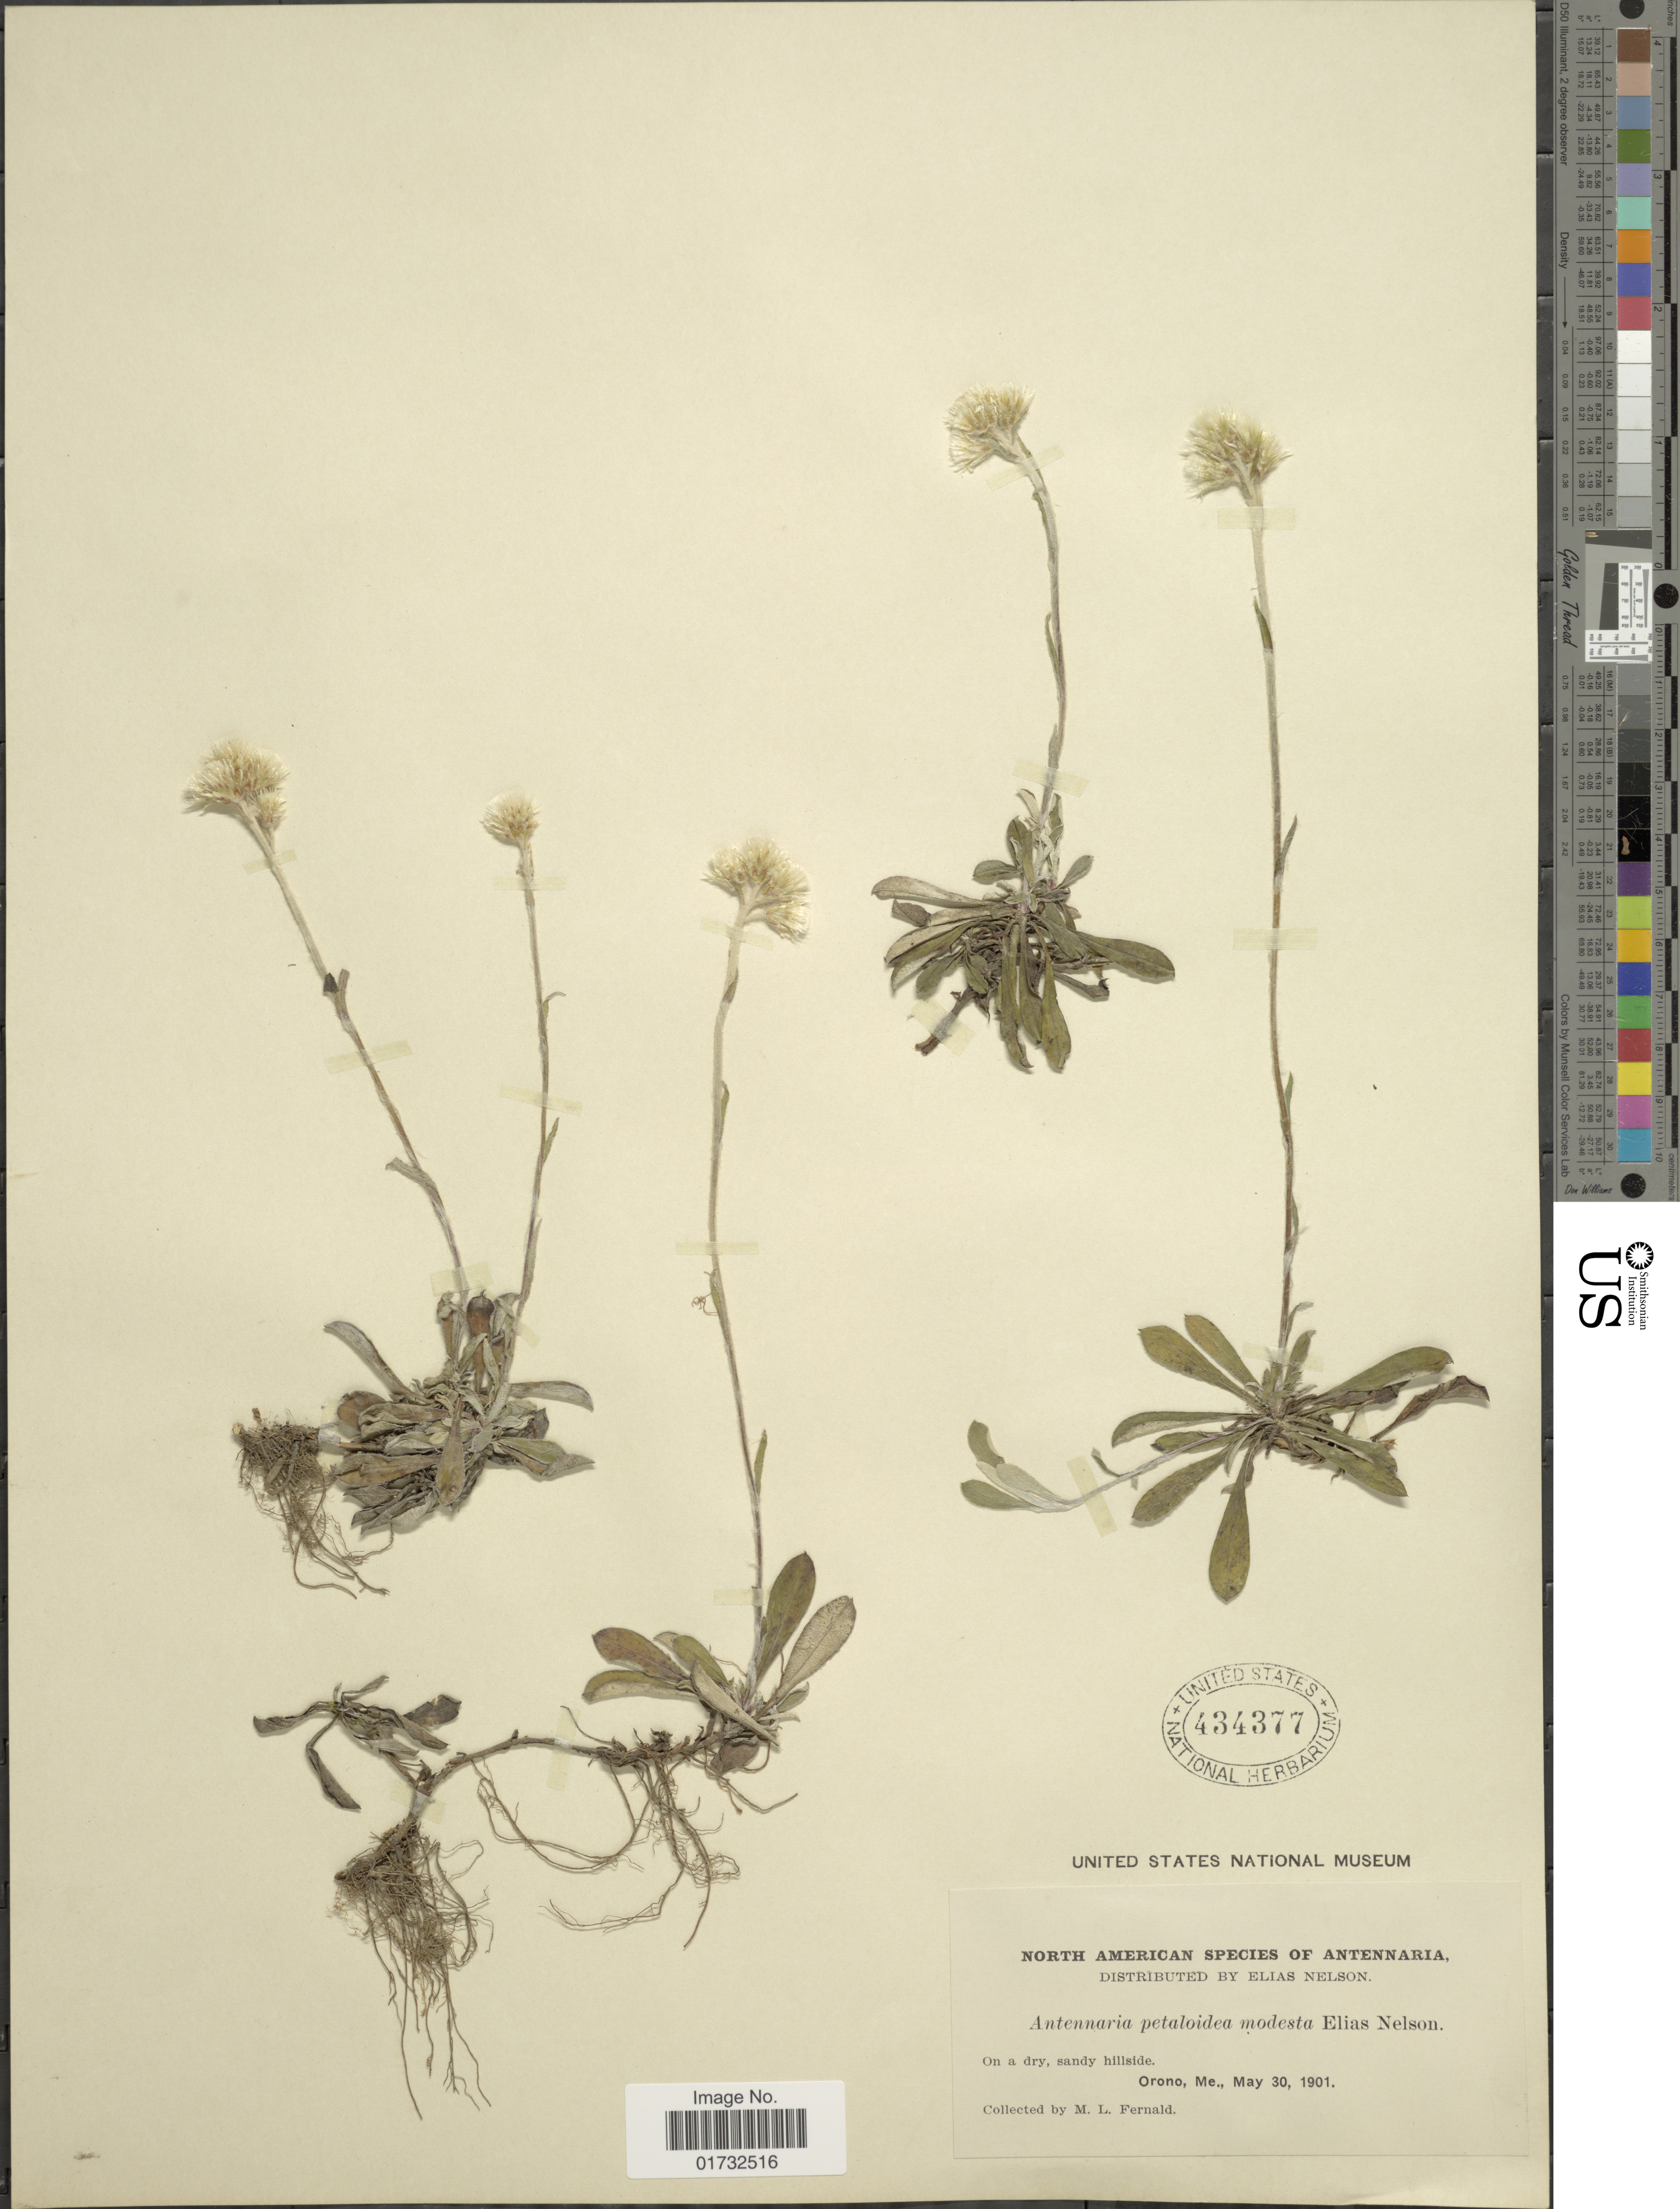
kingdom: Plantae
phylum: Tracheophyta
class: Magnoliopsida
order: Asterales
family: Asteraceae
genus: Antennaria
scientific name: Antennaria petaloidea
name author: (Fernald) Fernald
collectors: M. L. Fernald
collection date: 1901-05-30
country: United States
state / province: Maine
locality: Orono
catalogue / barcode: US 434377